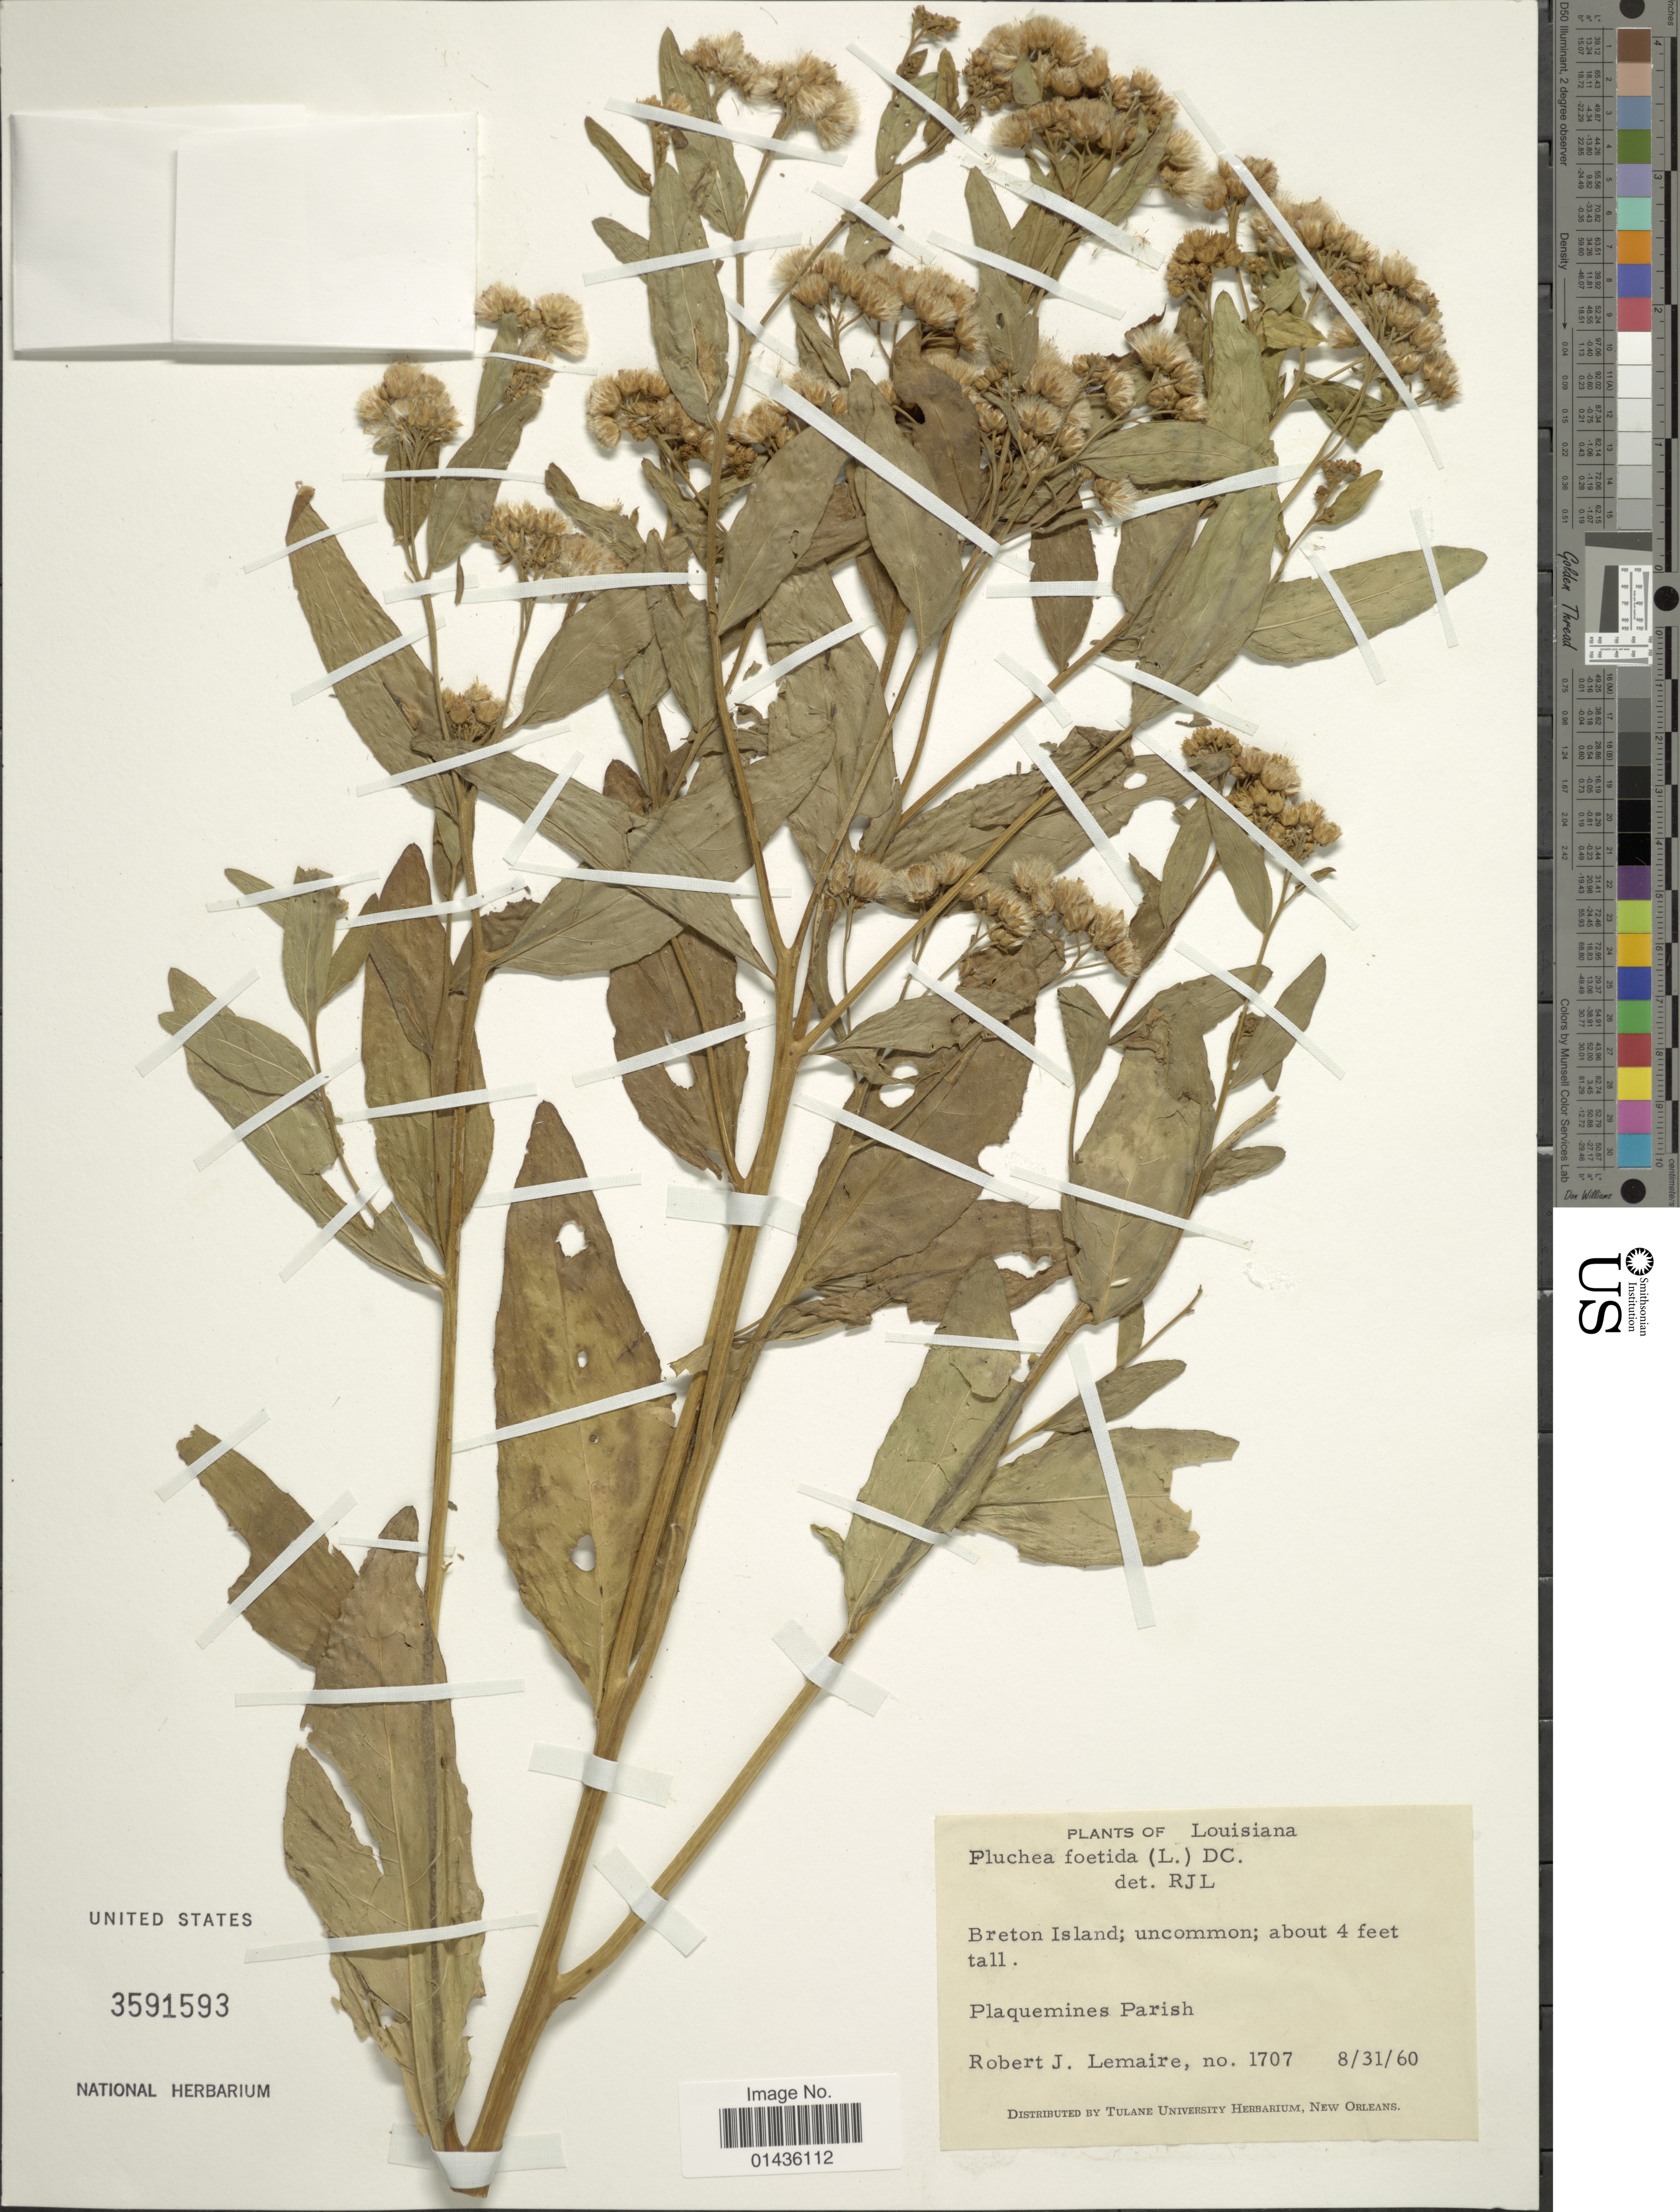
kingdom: Plantae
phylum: Tracheophyta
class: Magnoliopsida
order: Asterales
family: Asteraceae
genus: Pluchea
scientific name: Pluchea foetida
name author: (L.) DC.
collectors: R. J. Lemaire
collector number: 1707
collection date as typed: Transcribed d/m/y: 31/8/60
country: United States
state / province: Louisiana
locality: Breton Island, Plaquemines Parish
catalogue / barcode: US 3591593